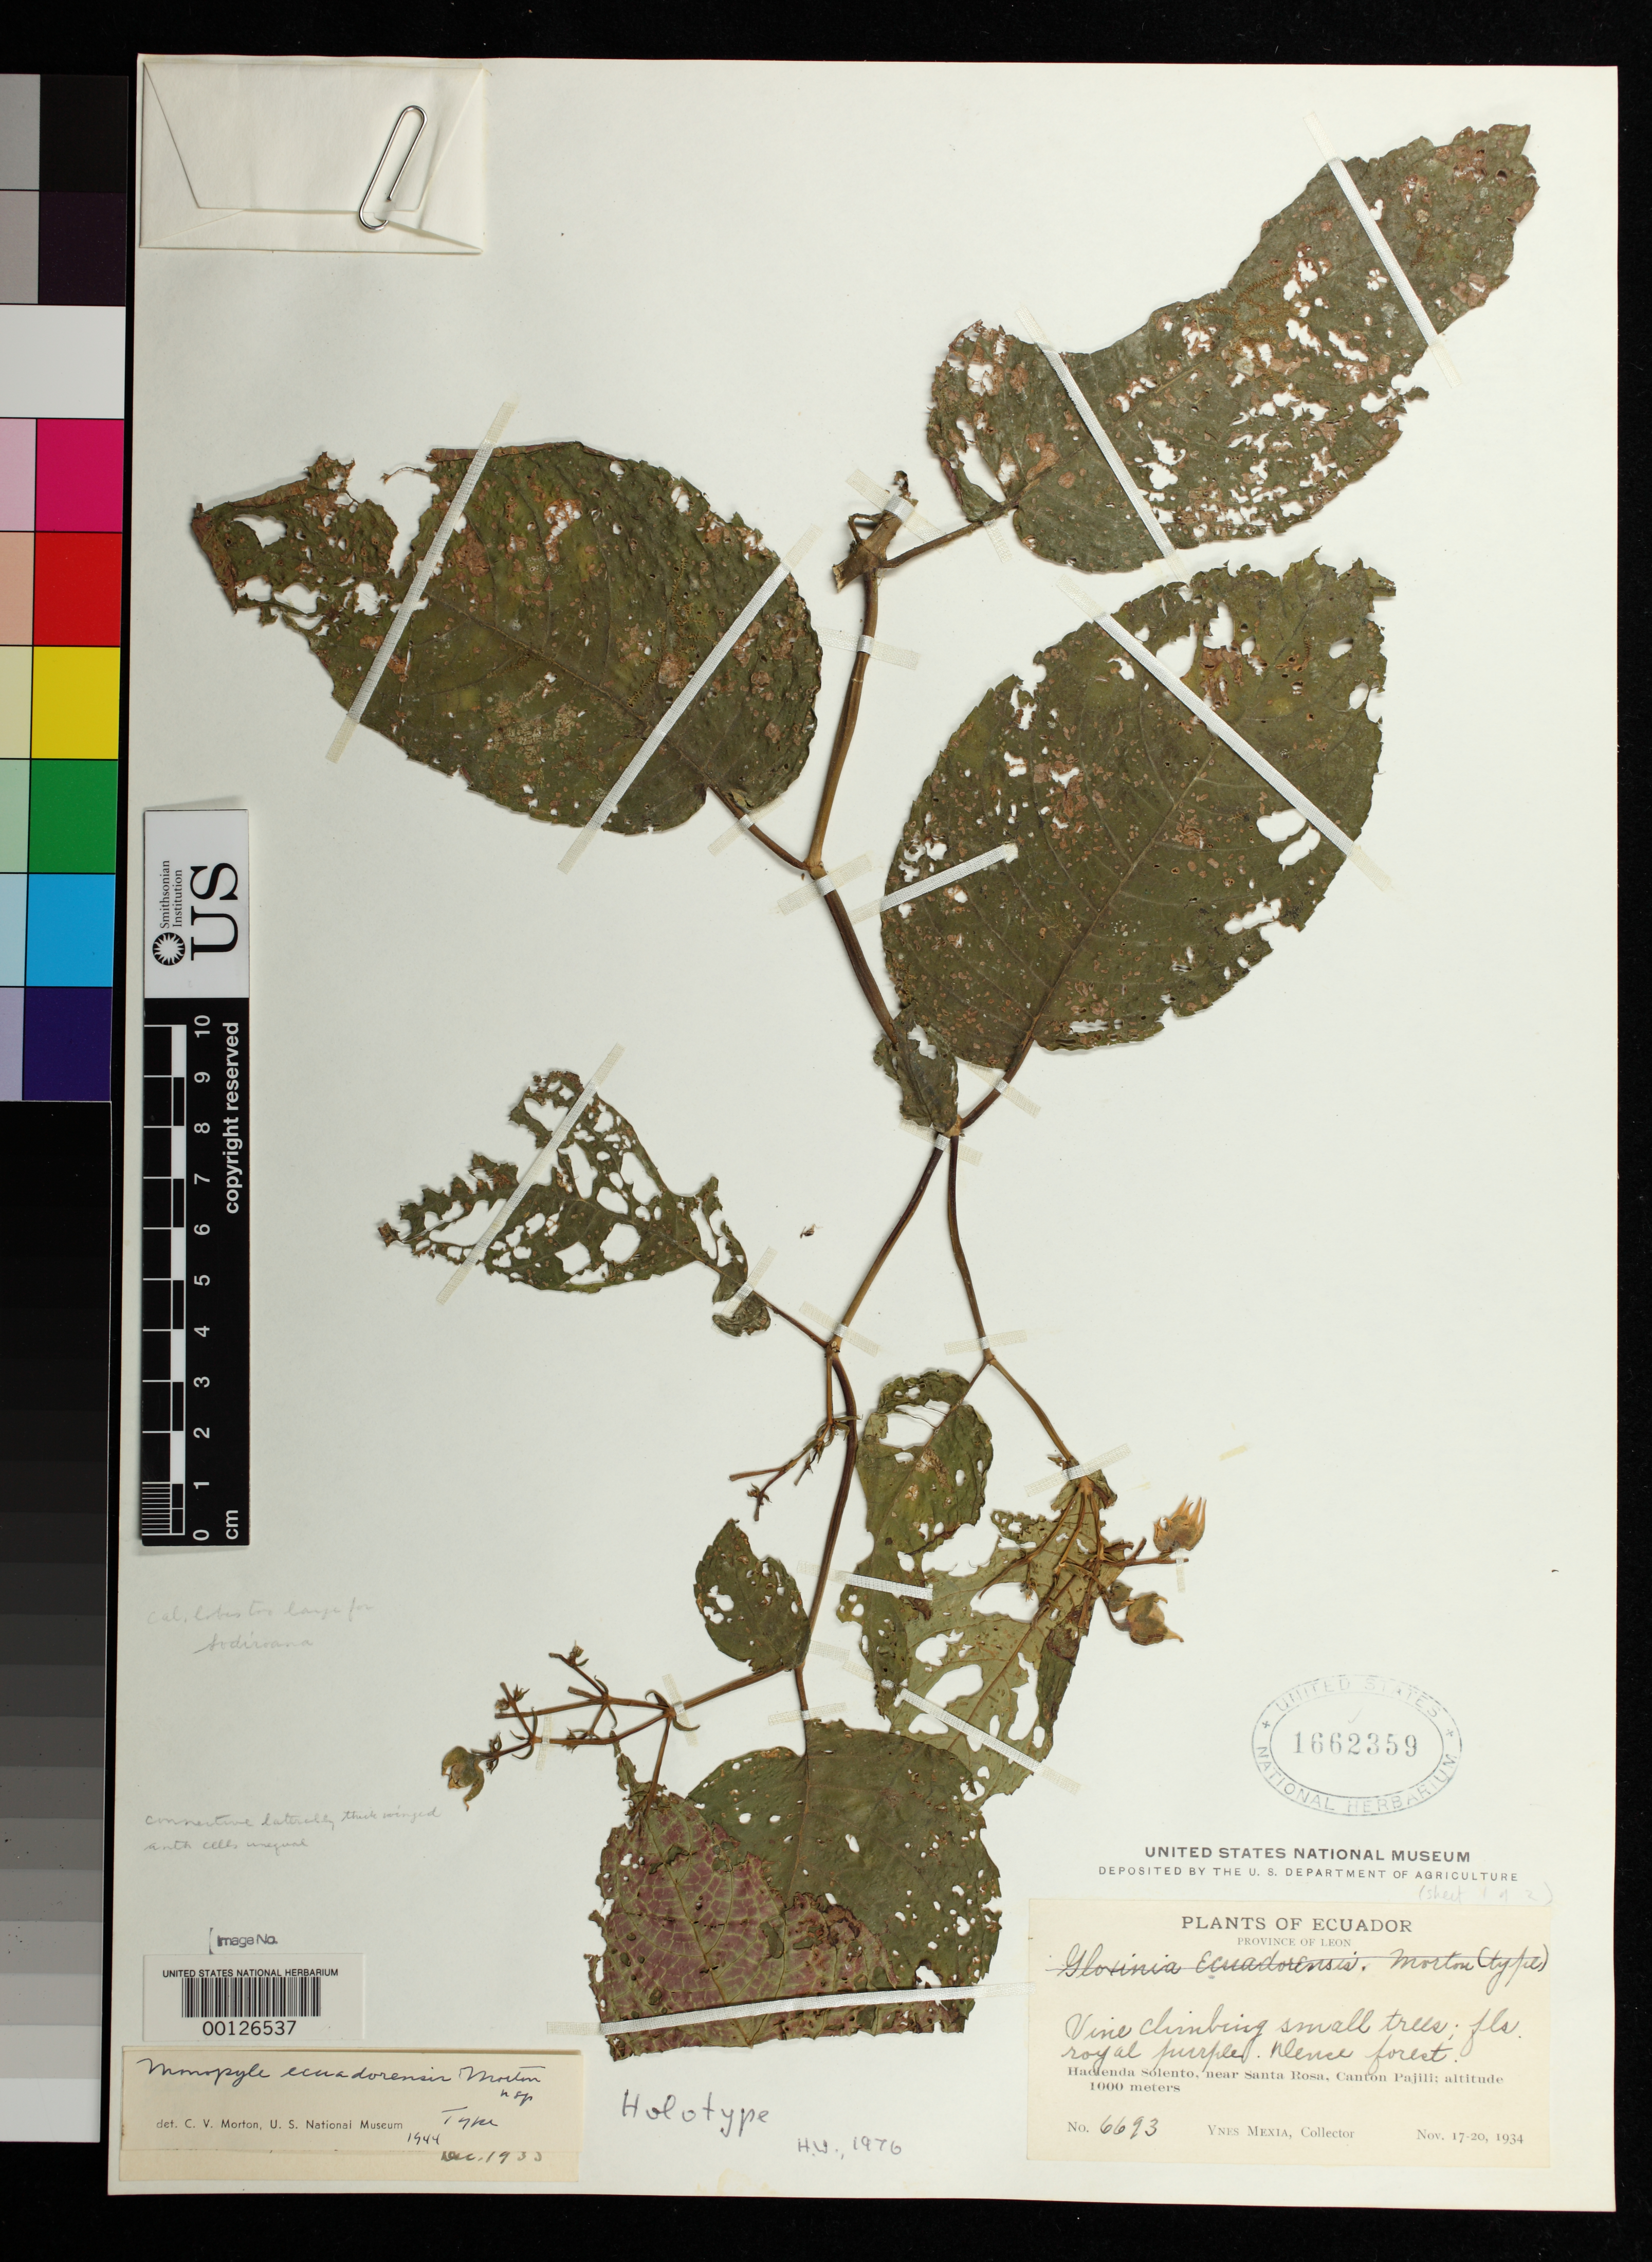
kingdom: Plantae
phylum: Tracheophyta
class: Magnoliopsida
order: Lamiales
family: Gesneriaceae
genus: Monopyle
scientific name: Monopyle ecuadorensis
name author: C.V. Morton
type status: Holotype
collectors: Y. Mexia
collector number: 6693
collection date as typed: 17 Nov 1934 to 20 Nov 1934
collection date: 1934-11-17/1934-11-20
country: Ecuador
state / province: Cotopaxi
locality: Hacienda Solento, near Santa Rosa, Canton Pajili.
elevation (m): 1000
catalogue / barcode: US 1662359